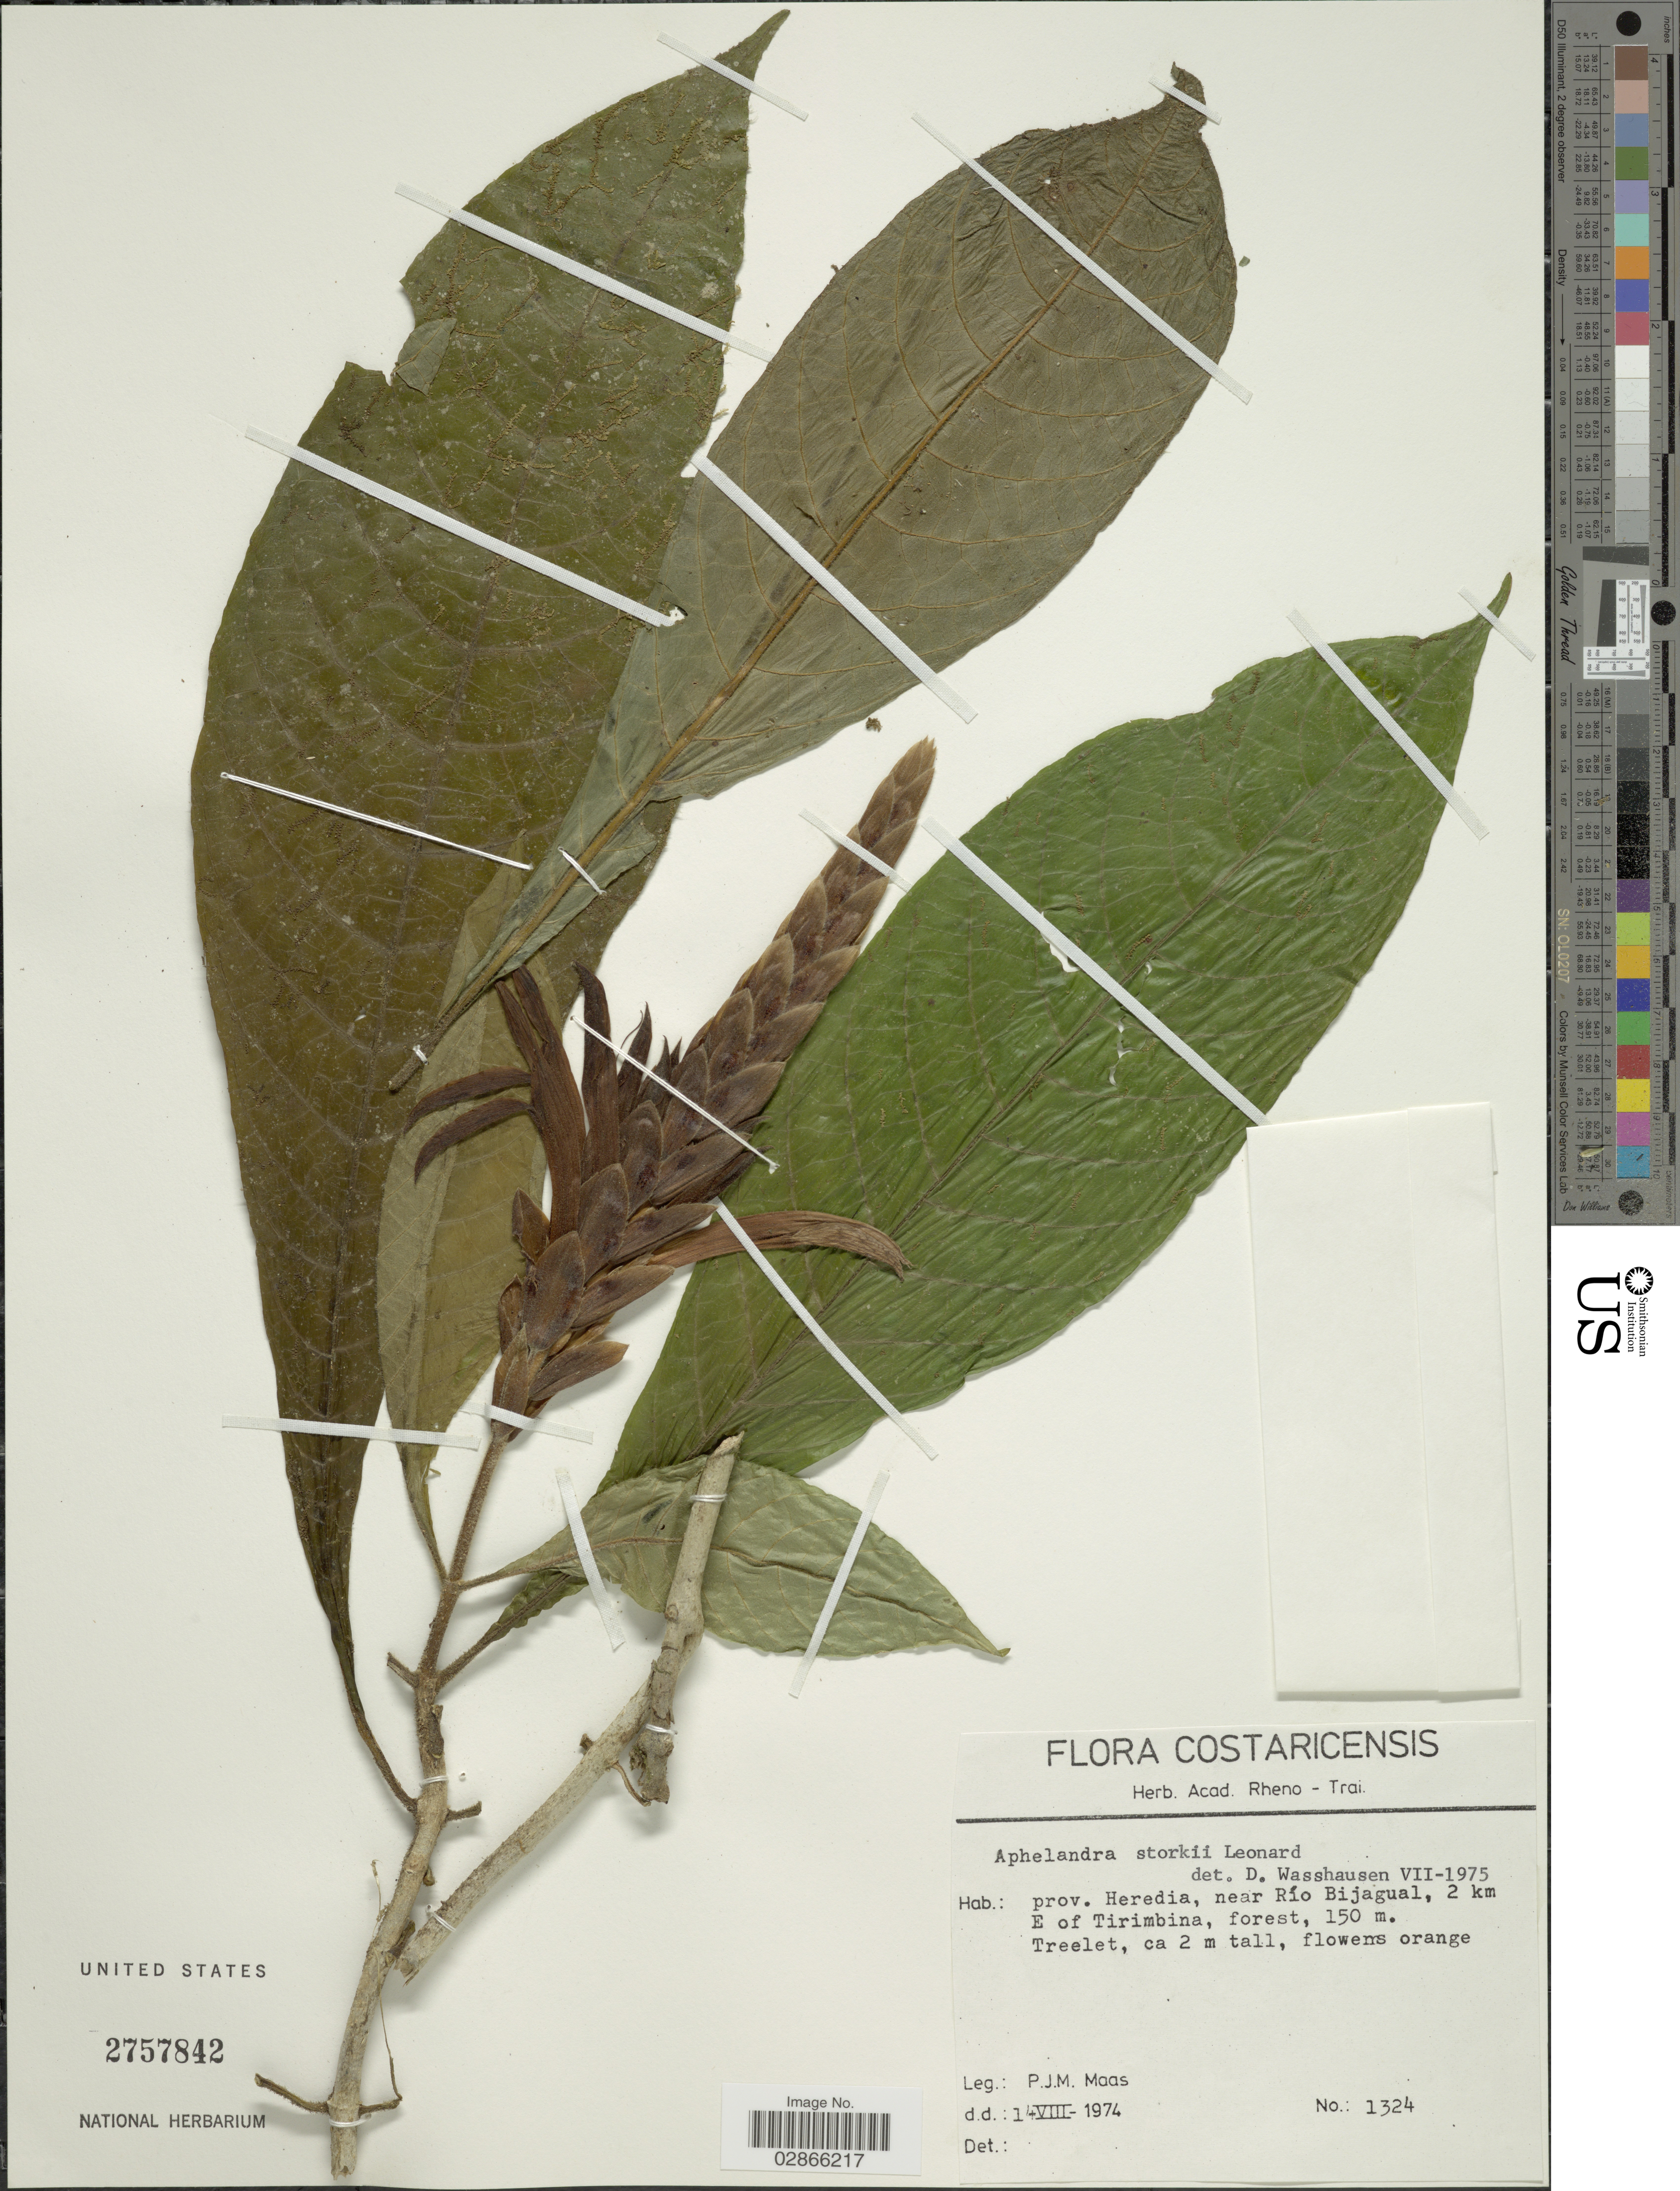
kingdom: Plantae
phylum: Tracheophyta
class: Magnoliopsida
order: Lamiales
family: Acanthaceae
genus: Aphelandra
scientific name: Aphelandra storkii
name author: Leonard in Standl.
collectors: P. Maas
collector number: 1324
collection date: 1974-08-14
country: Costa Rica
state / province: Heredia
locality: Near Río Bijagual, 2 km E of Tirimbina, forest.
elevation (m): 150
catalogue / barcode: US 2757842